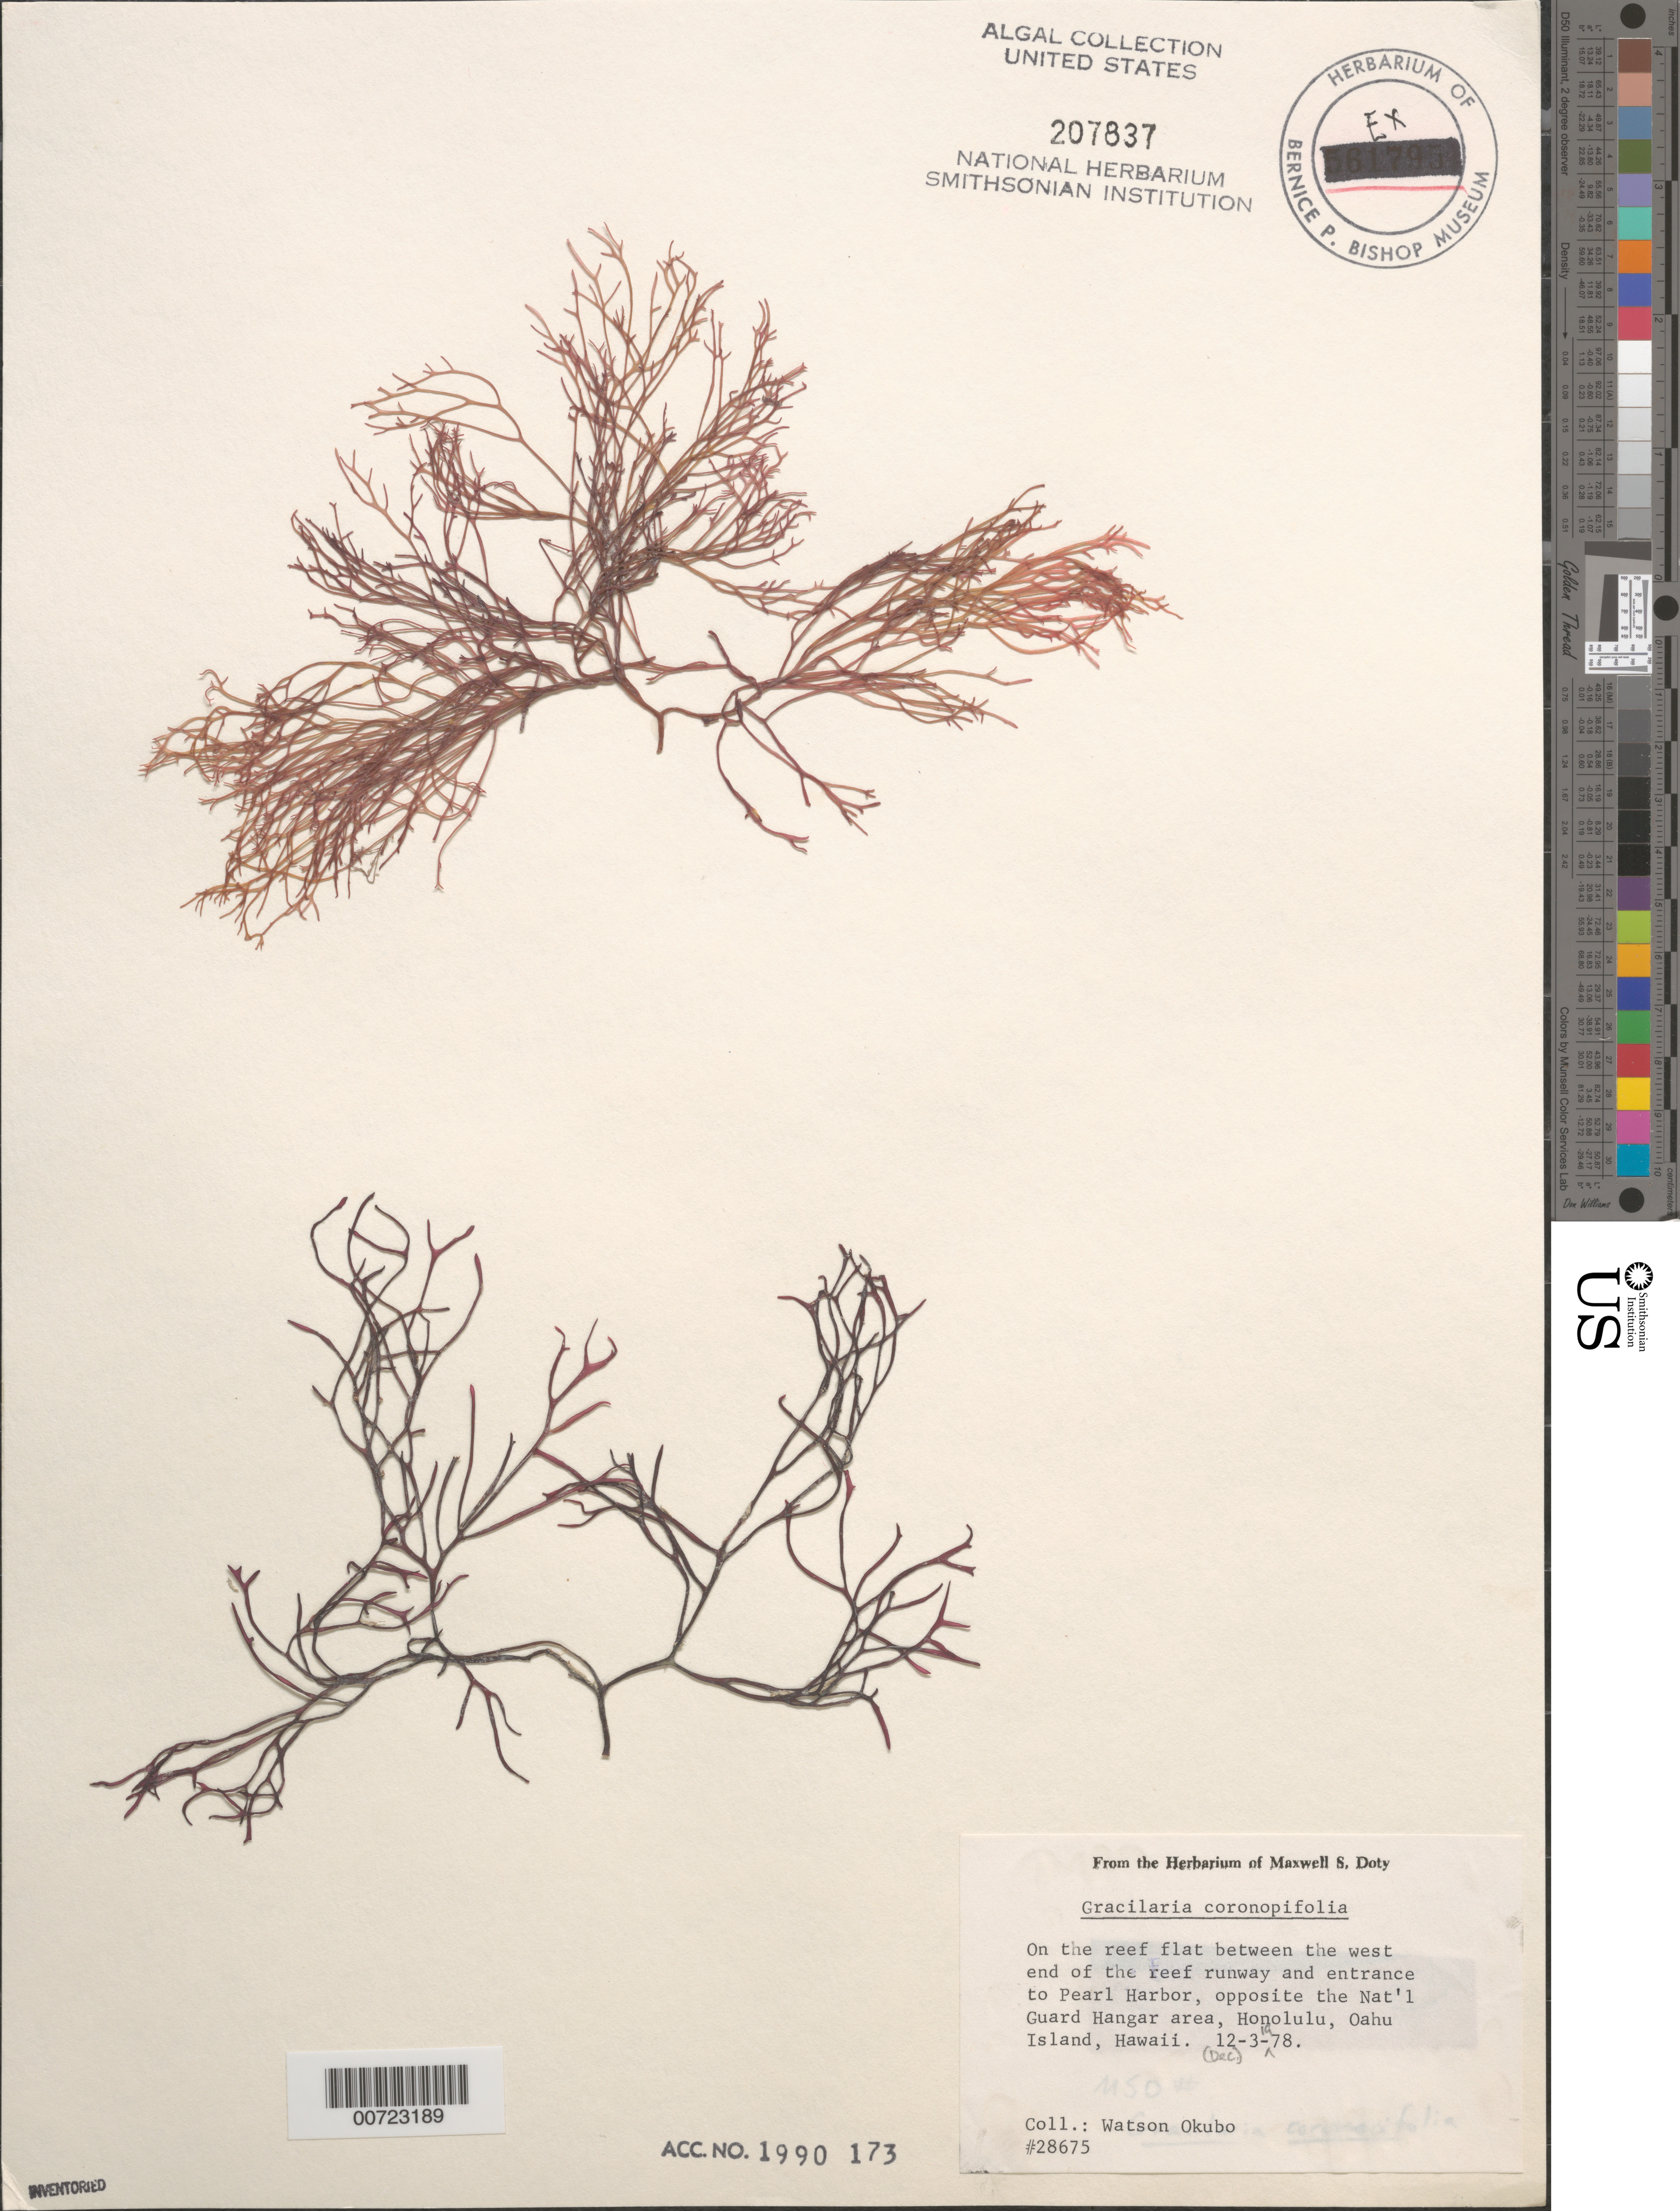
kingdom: Plantae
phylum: Rhodophyta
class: Florideophyceae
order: Gracilariales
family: Gracilariaceae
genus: Gracilaria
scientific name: Gracilaria coronopifolia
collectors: W. Okubo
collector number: MSD 28675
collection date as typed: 03 Dec 1978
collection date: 1978-12-03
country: United States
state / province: Hawaii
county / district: Honolulu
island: Oahu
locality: Honolulu, opposite National Guard Hangar area, between west end of reef runway and Pearl Harbor entrance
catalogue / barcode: US 207837